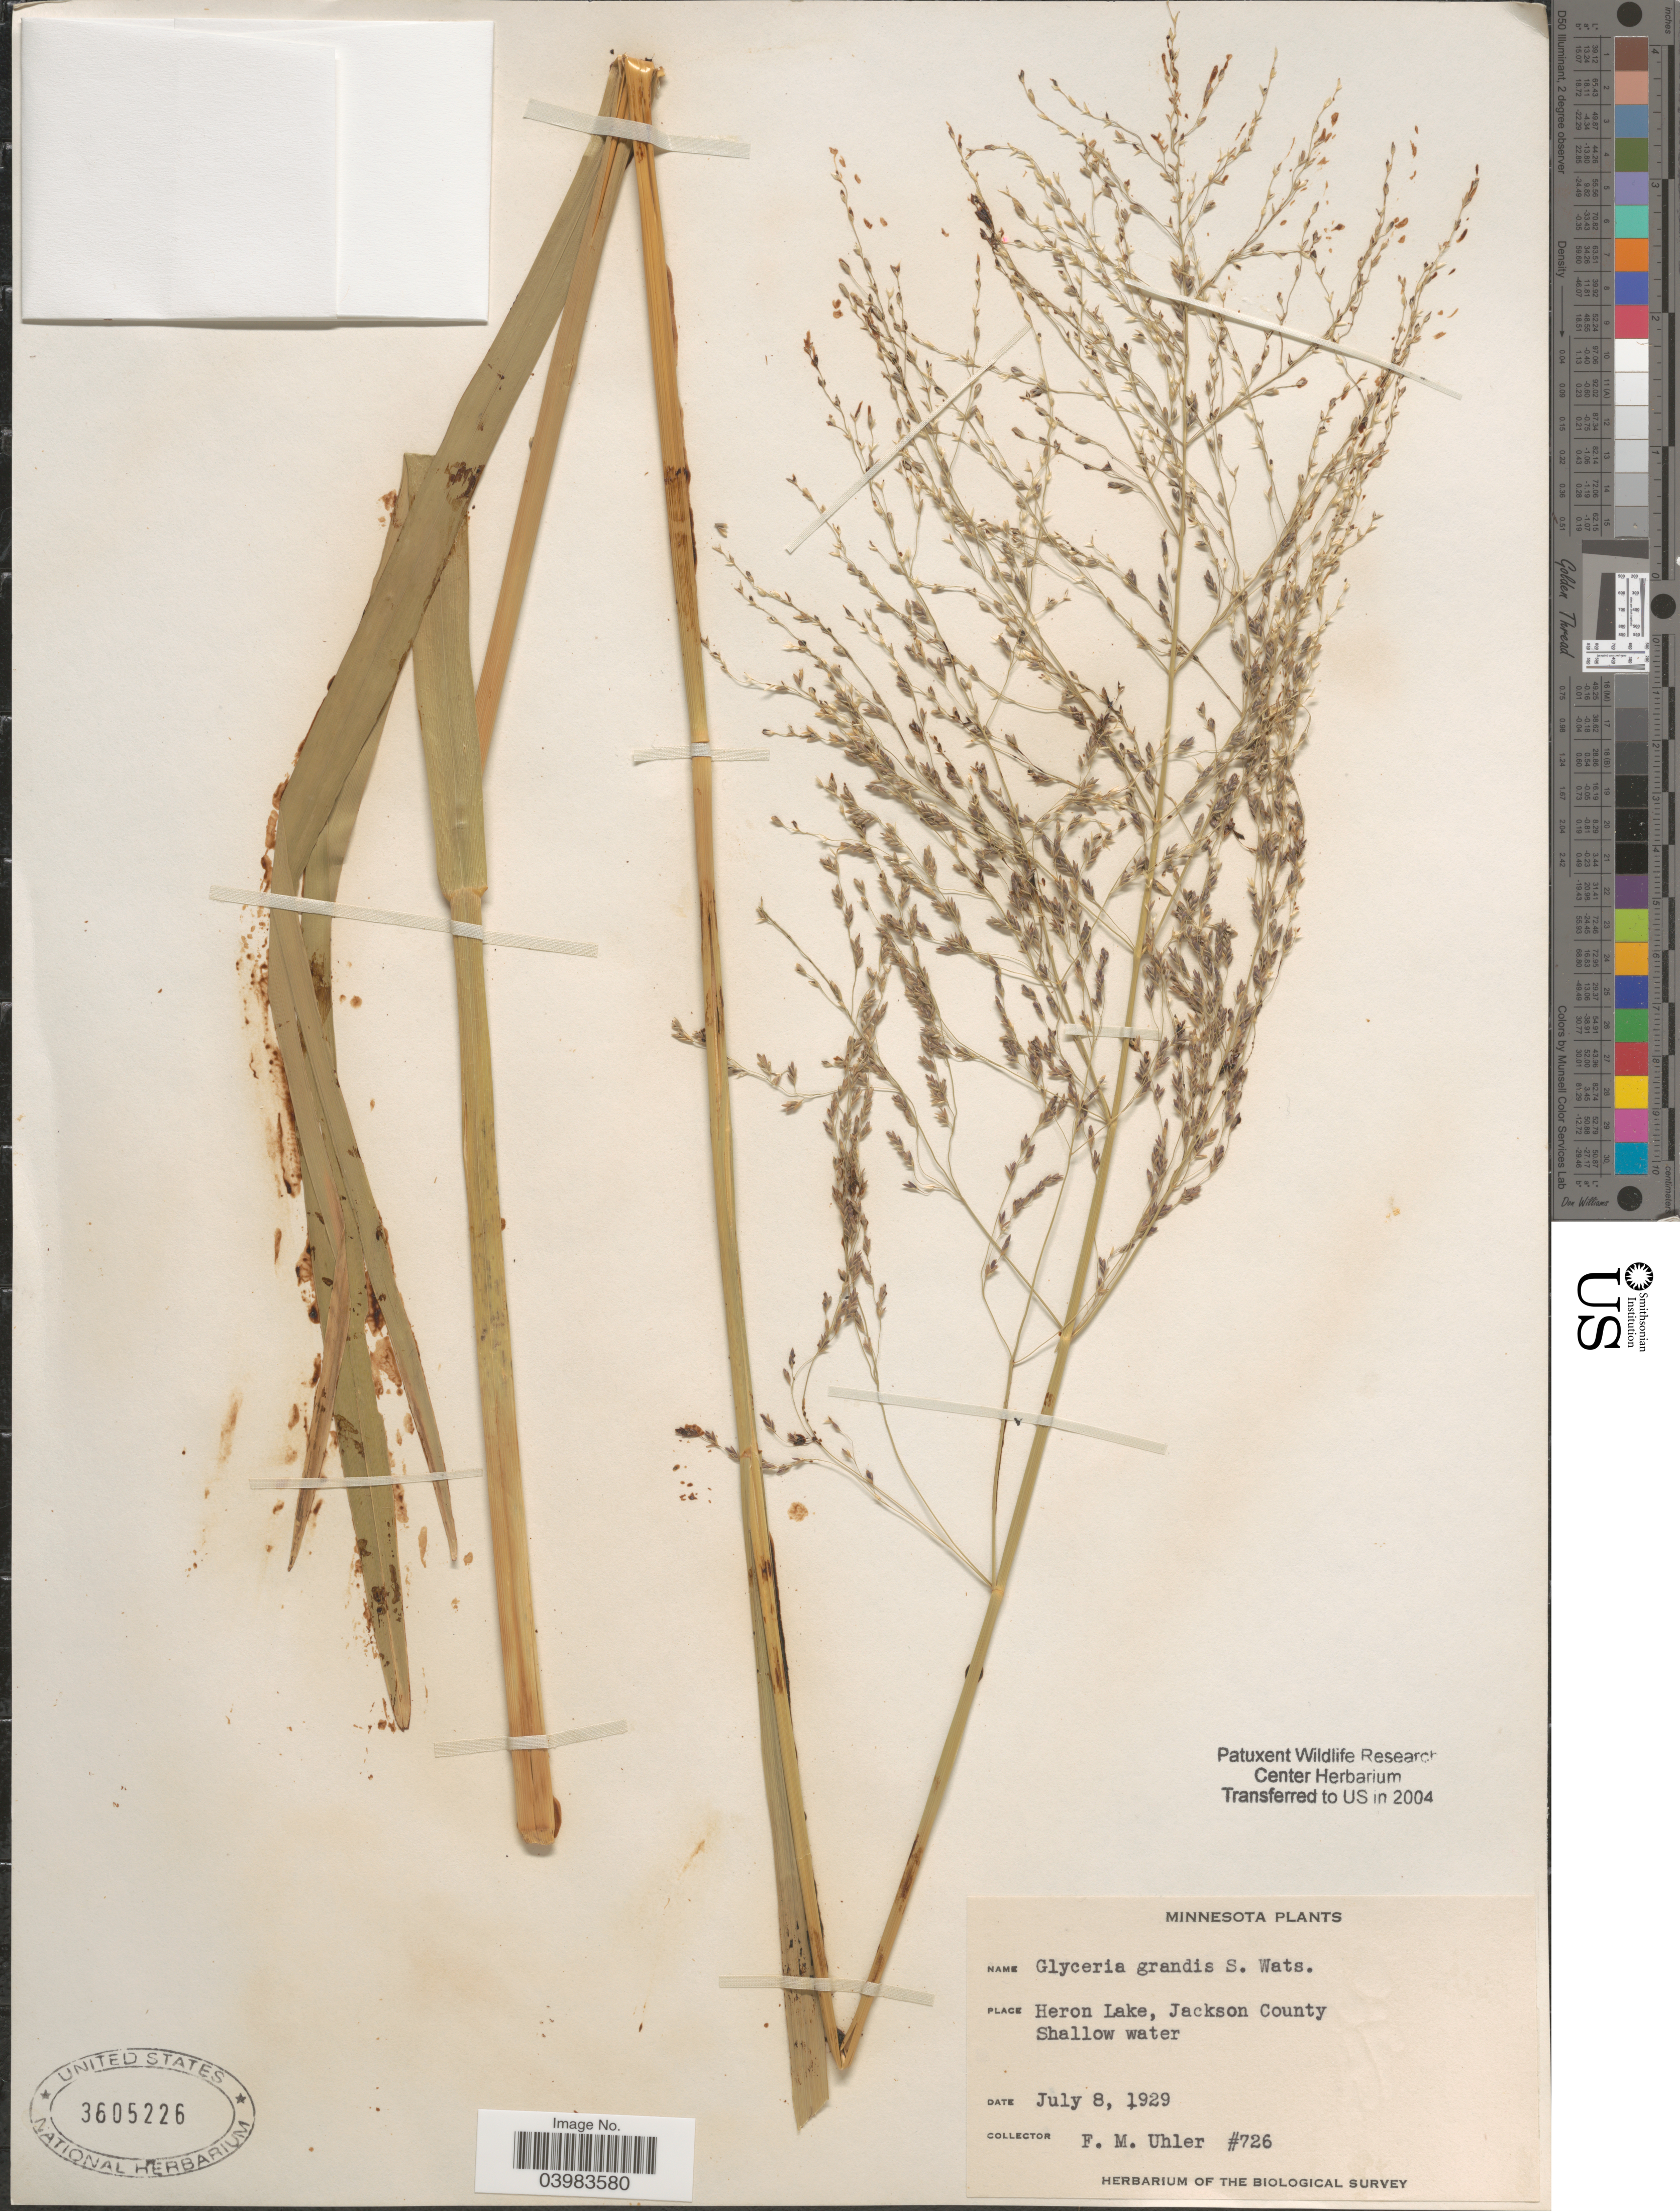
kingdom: Plantae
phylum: Tracheophyta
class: Liliopsida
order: Poales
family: Poaceae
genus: Glyceria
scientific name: Glyceria grandis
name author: S. Watson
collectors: F. M. Uhler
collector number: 726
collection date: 1929-07-08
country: United States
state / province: Minnesota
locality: Heron Lake, Jackson County. Shallow water.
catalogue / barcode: US 2605226